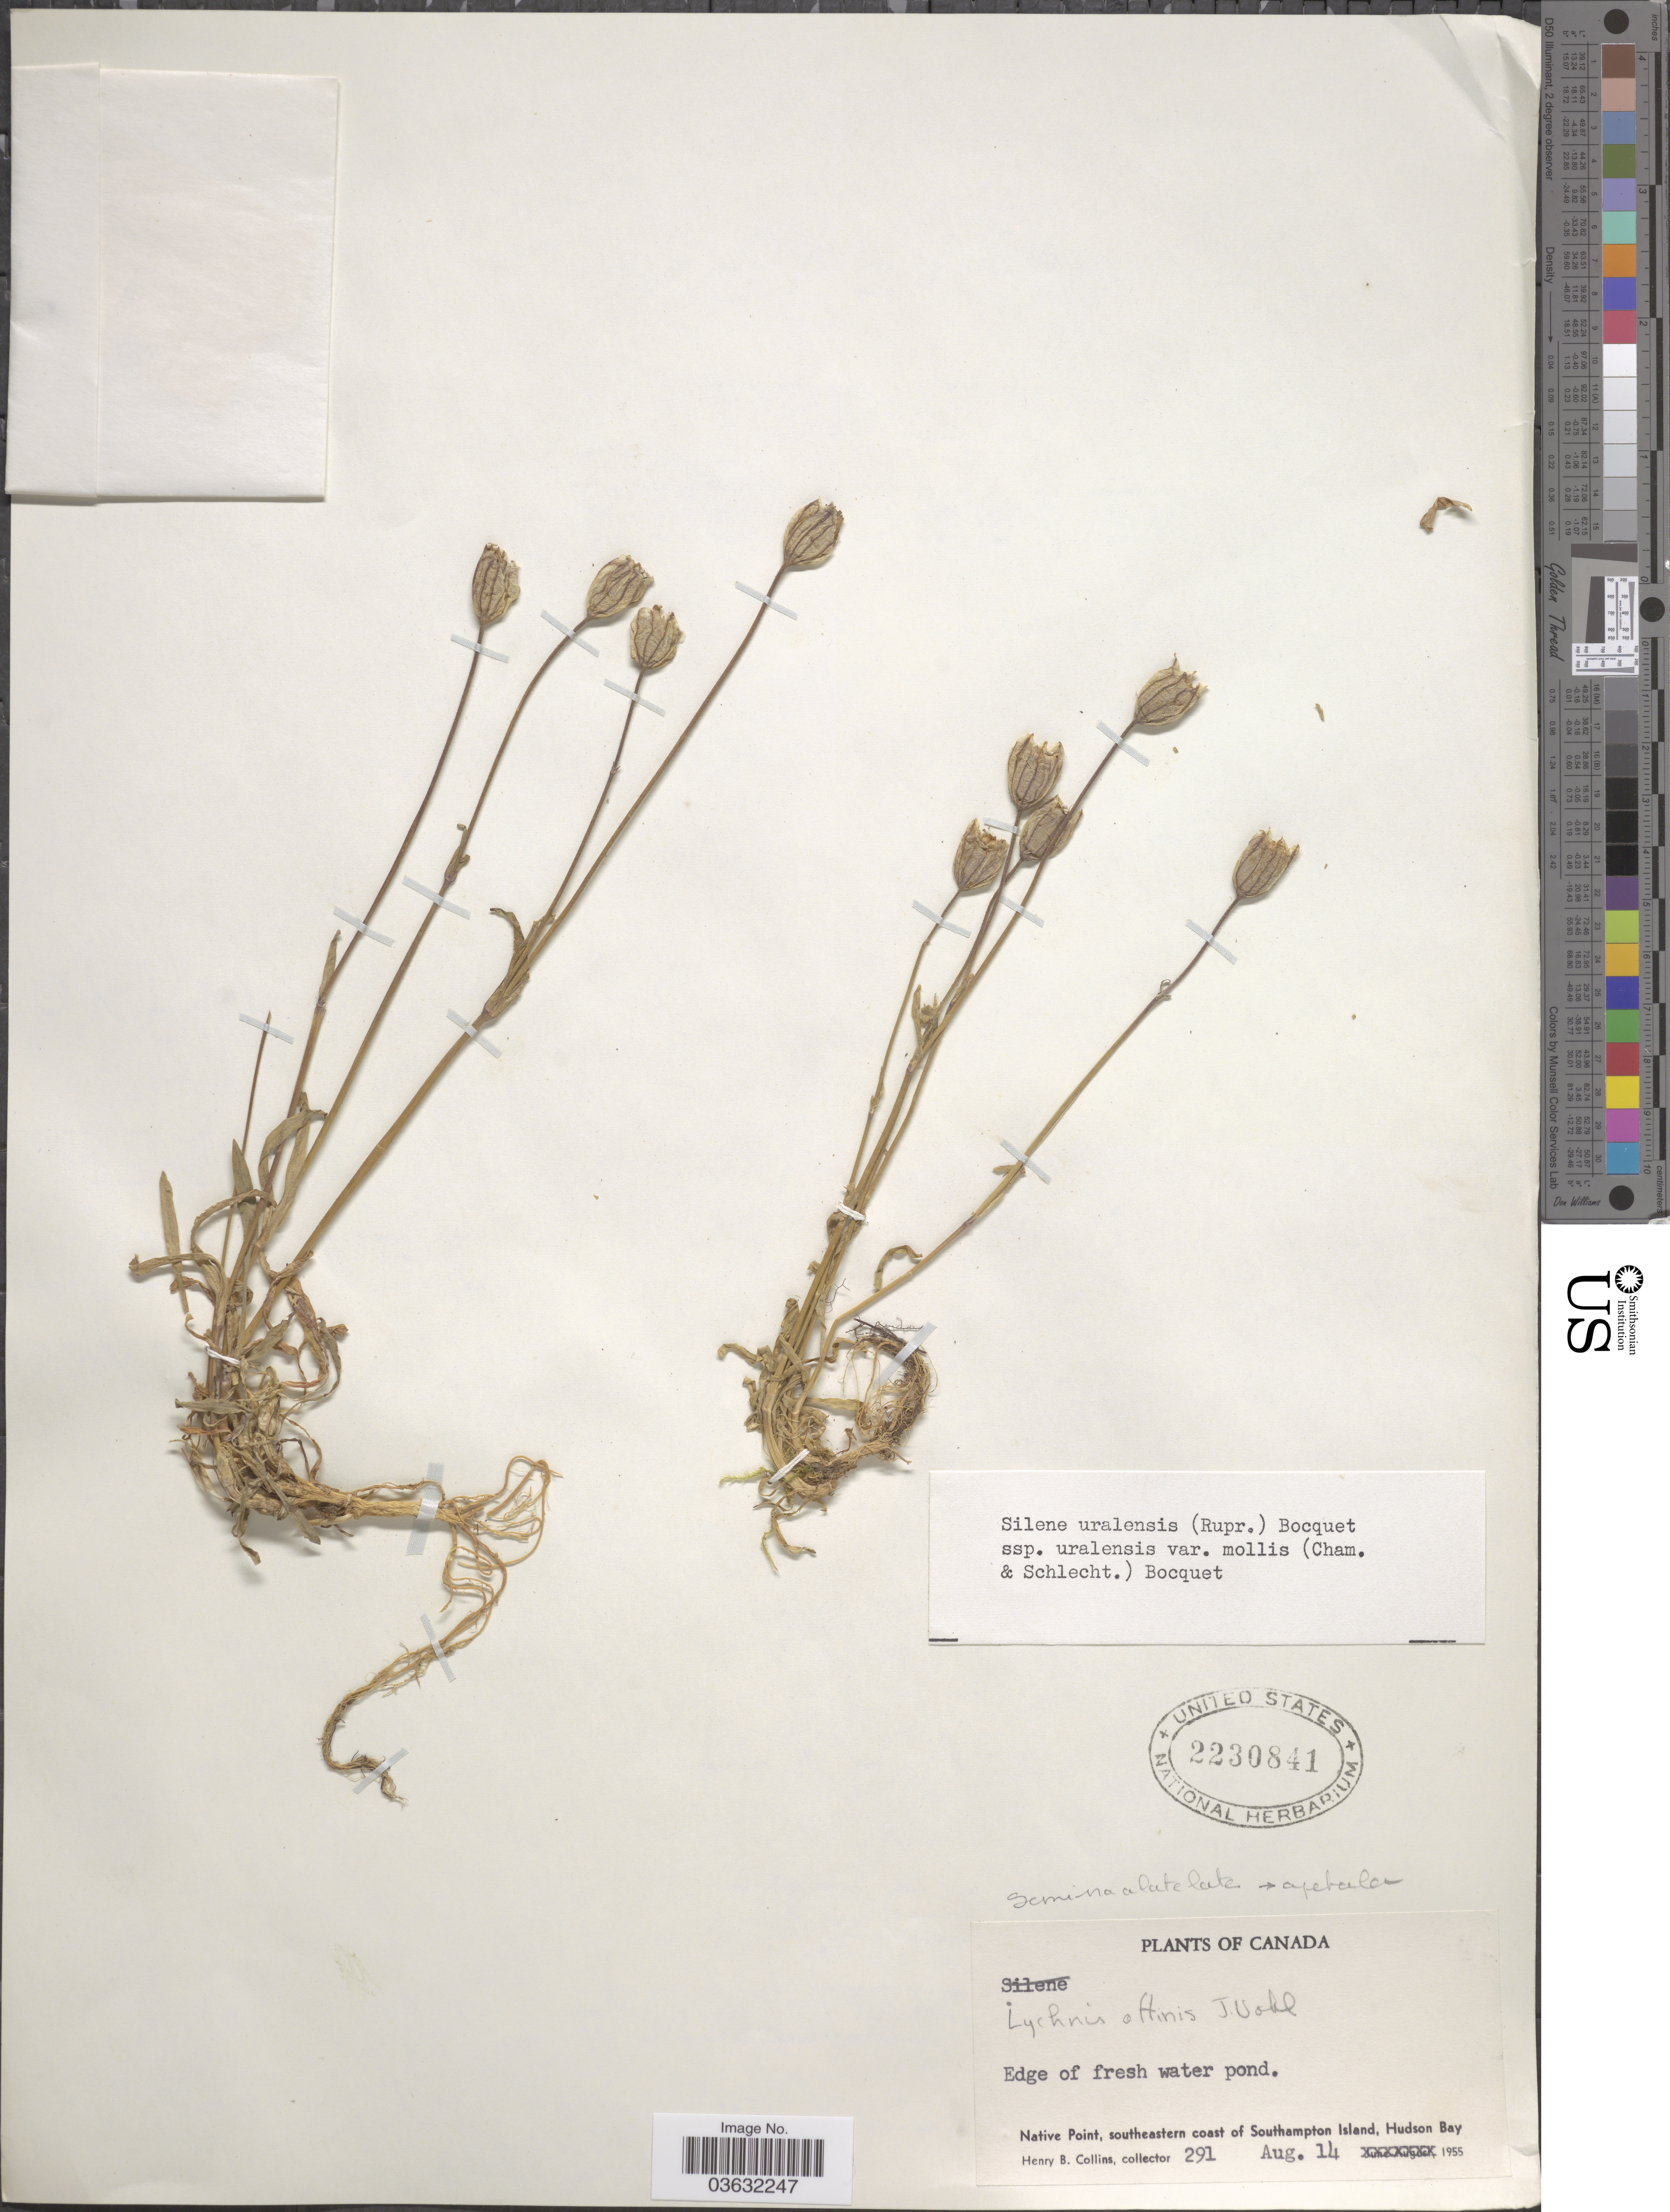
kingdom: Plantae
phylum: Tracheophyta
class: Magnoliopsida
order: Caryophyllales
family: Caryophyllaceae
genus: Silene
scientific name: Silene uralensis var. mollis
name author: (Cham. & Schltdl.) Bocquet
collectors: H. Collins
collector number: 291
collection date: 1955-08-14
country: Canada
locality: Native Point, southeastern coast of Southampton Island, Hudson Bay.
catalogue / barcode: US 2230841